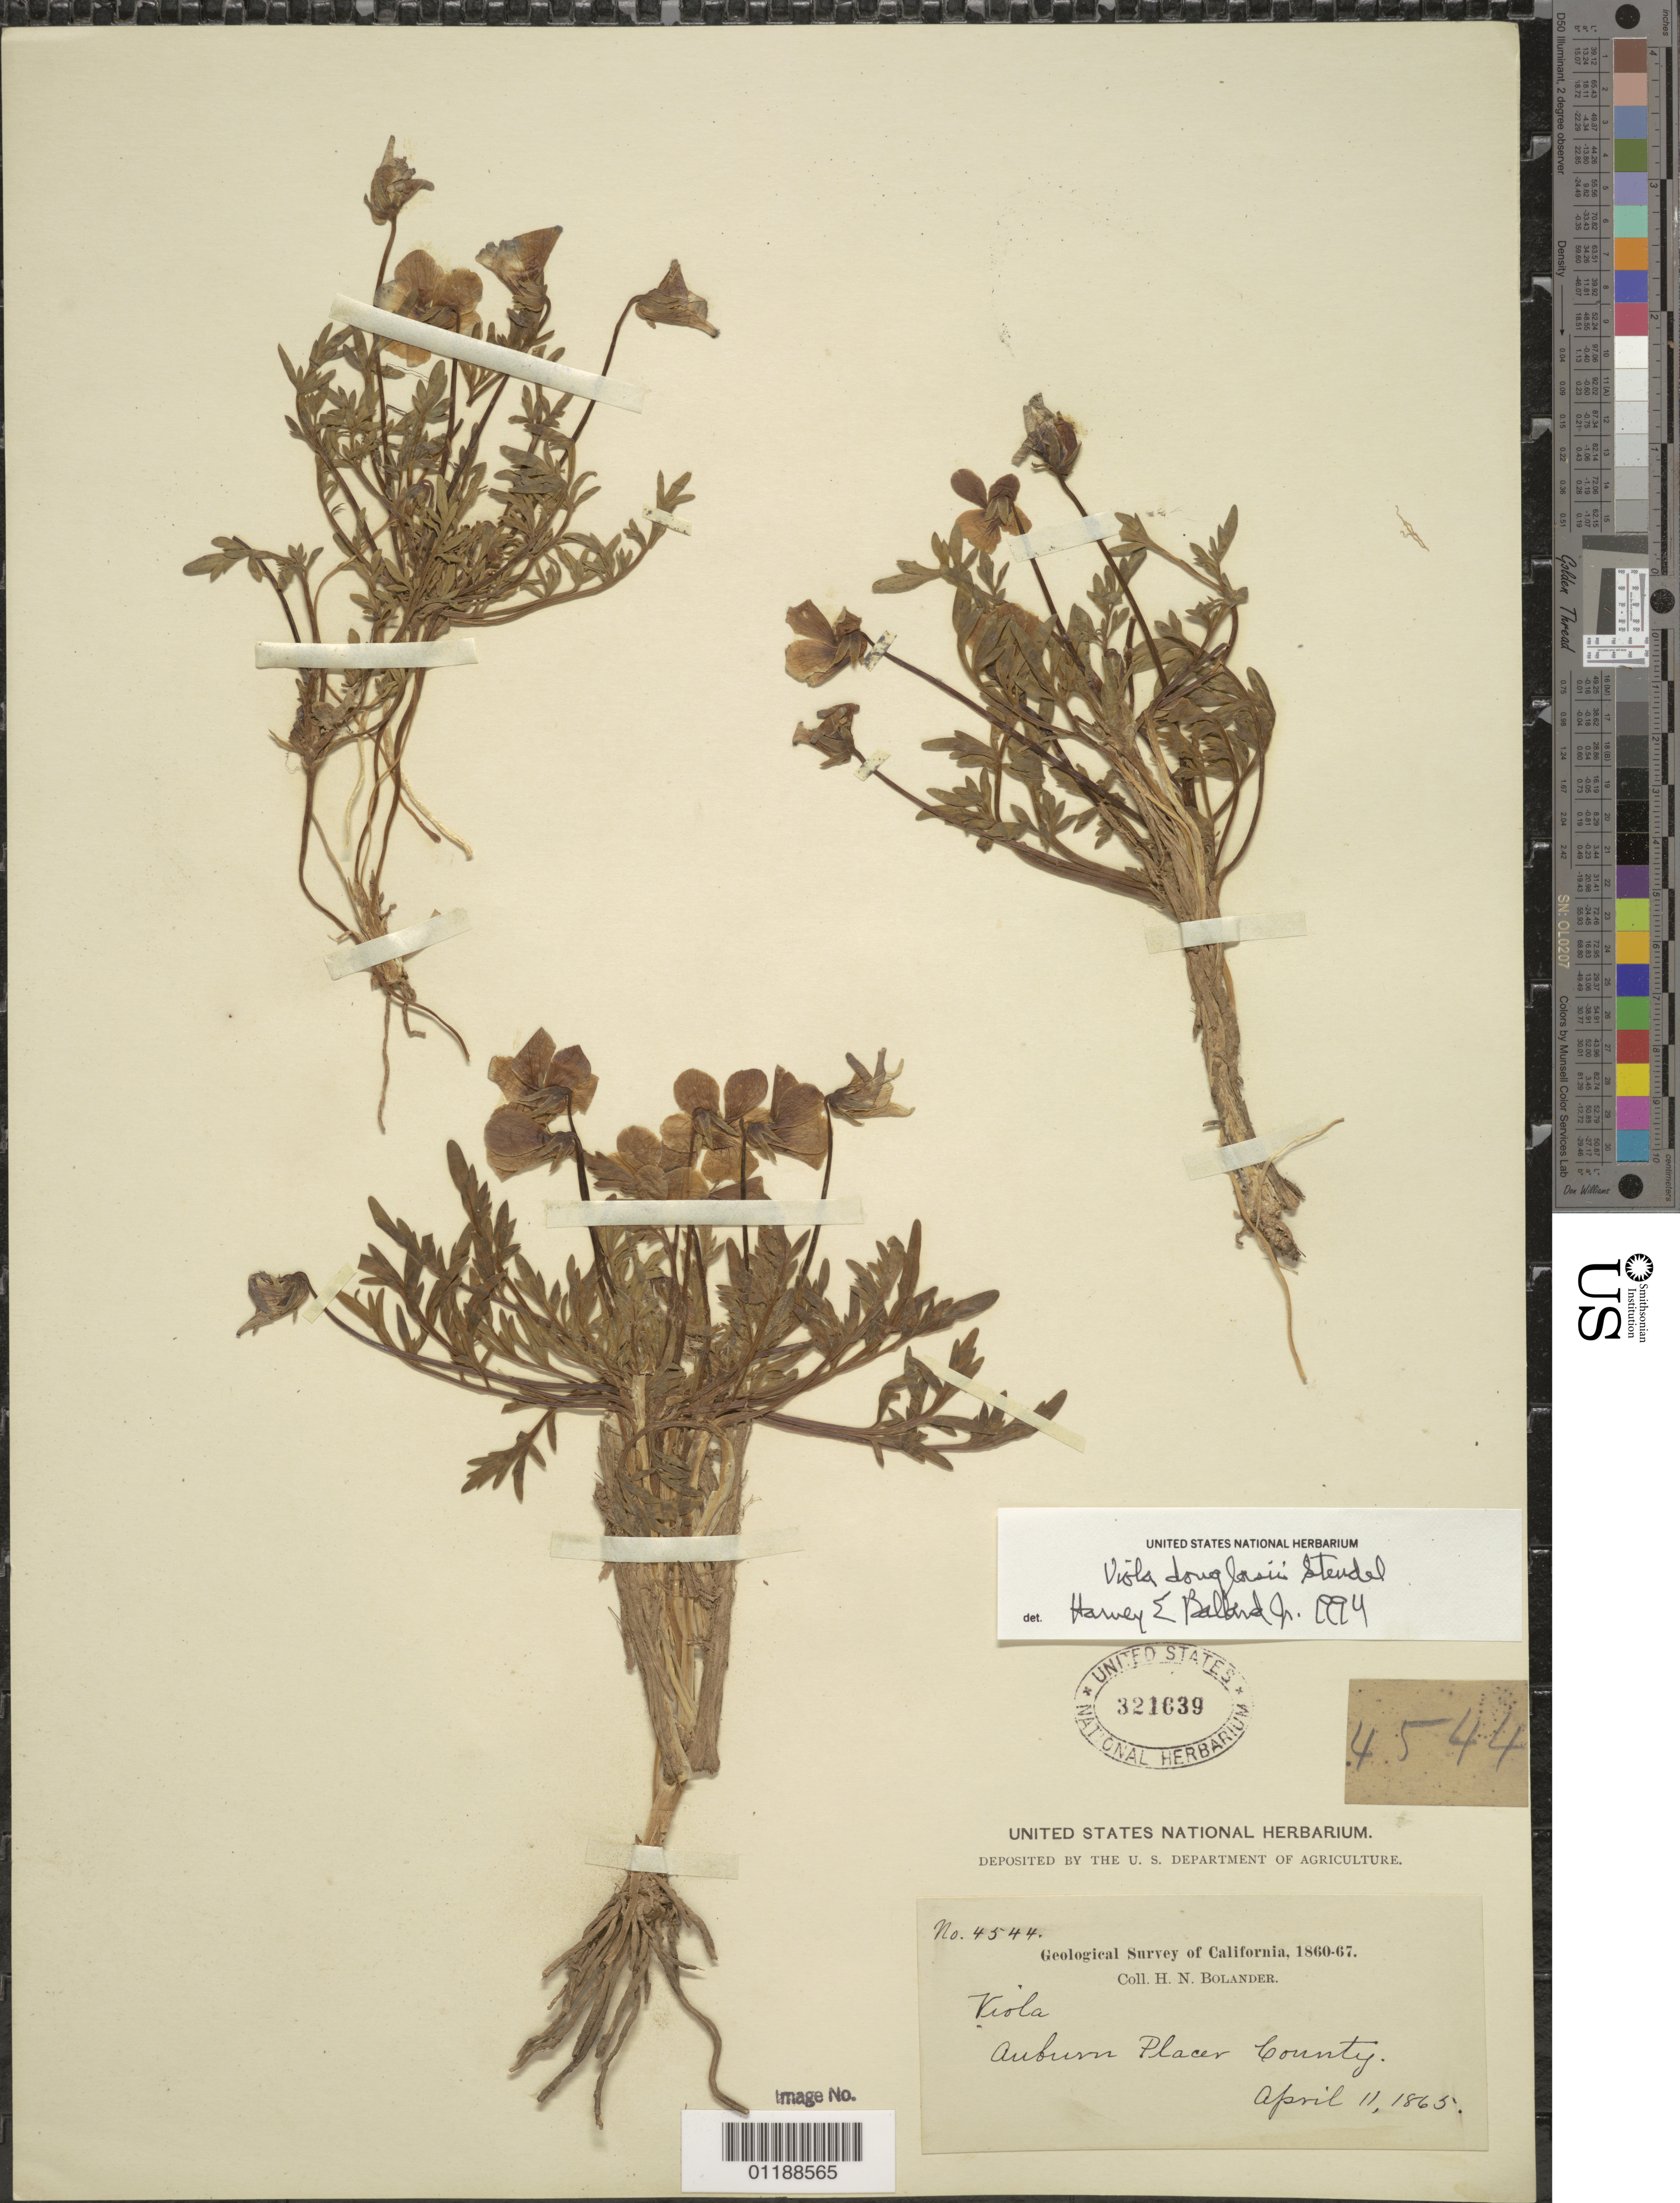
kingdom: Plantae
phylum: Tracheophyta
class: Magnoliopsida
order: Malpighiales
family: Violaceae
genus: Viola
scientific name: Viola douglasii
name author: Steud.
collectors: H. Bolander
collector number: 4544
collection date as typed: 11 Apr 1865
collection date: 1865-04-11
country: United States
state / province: California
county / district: Placer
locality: Auburn.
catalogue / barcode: US 321639